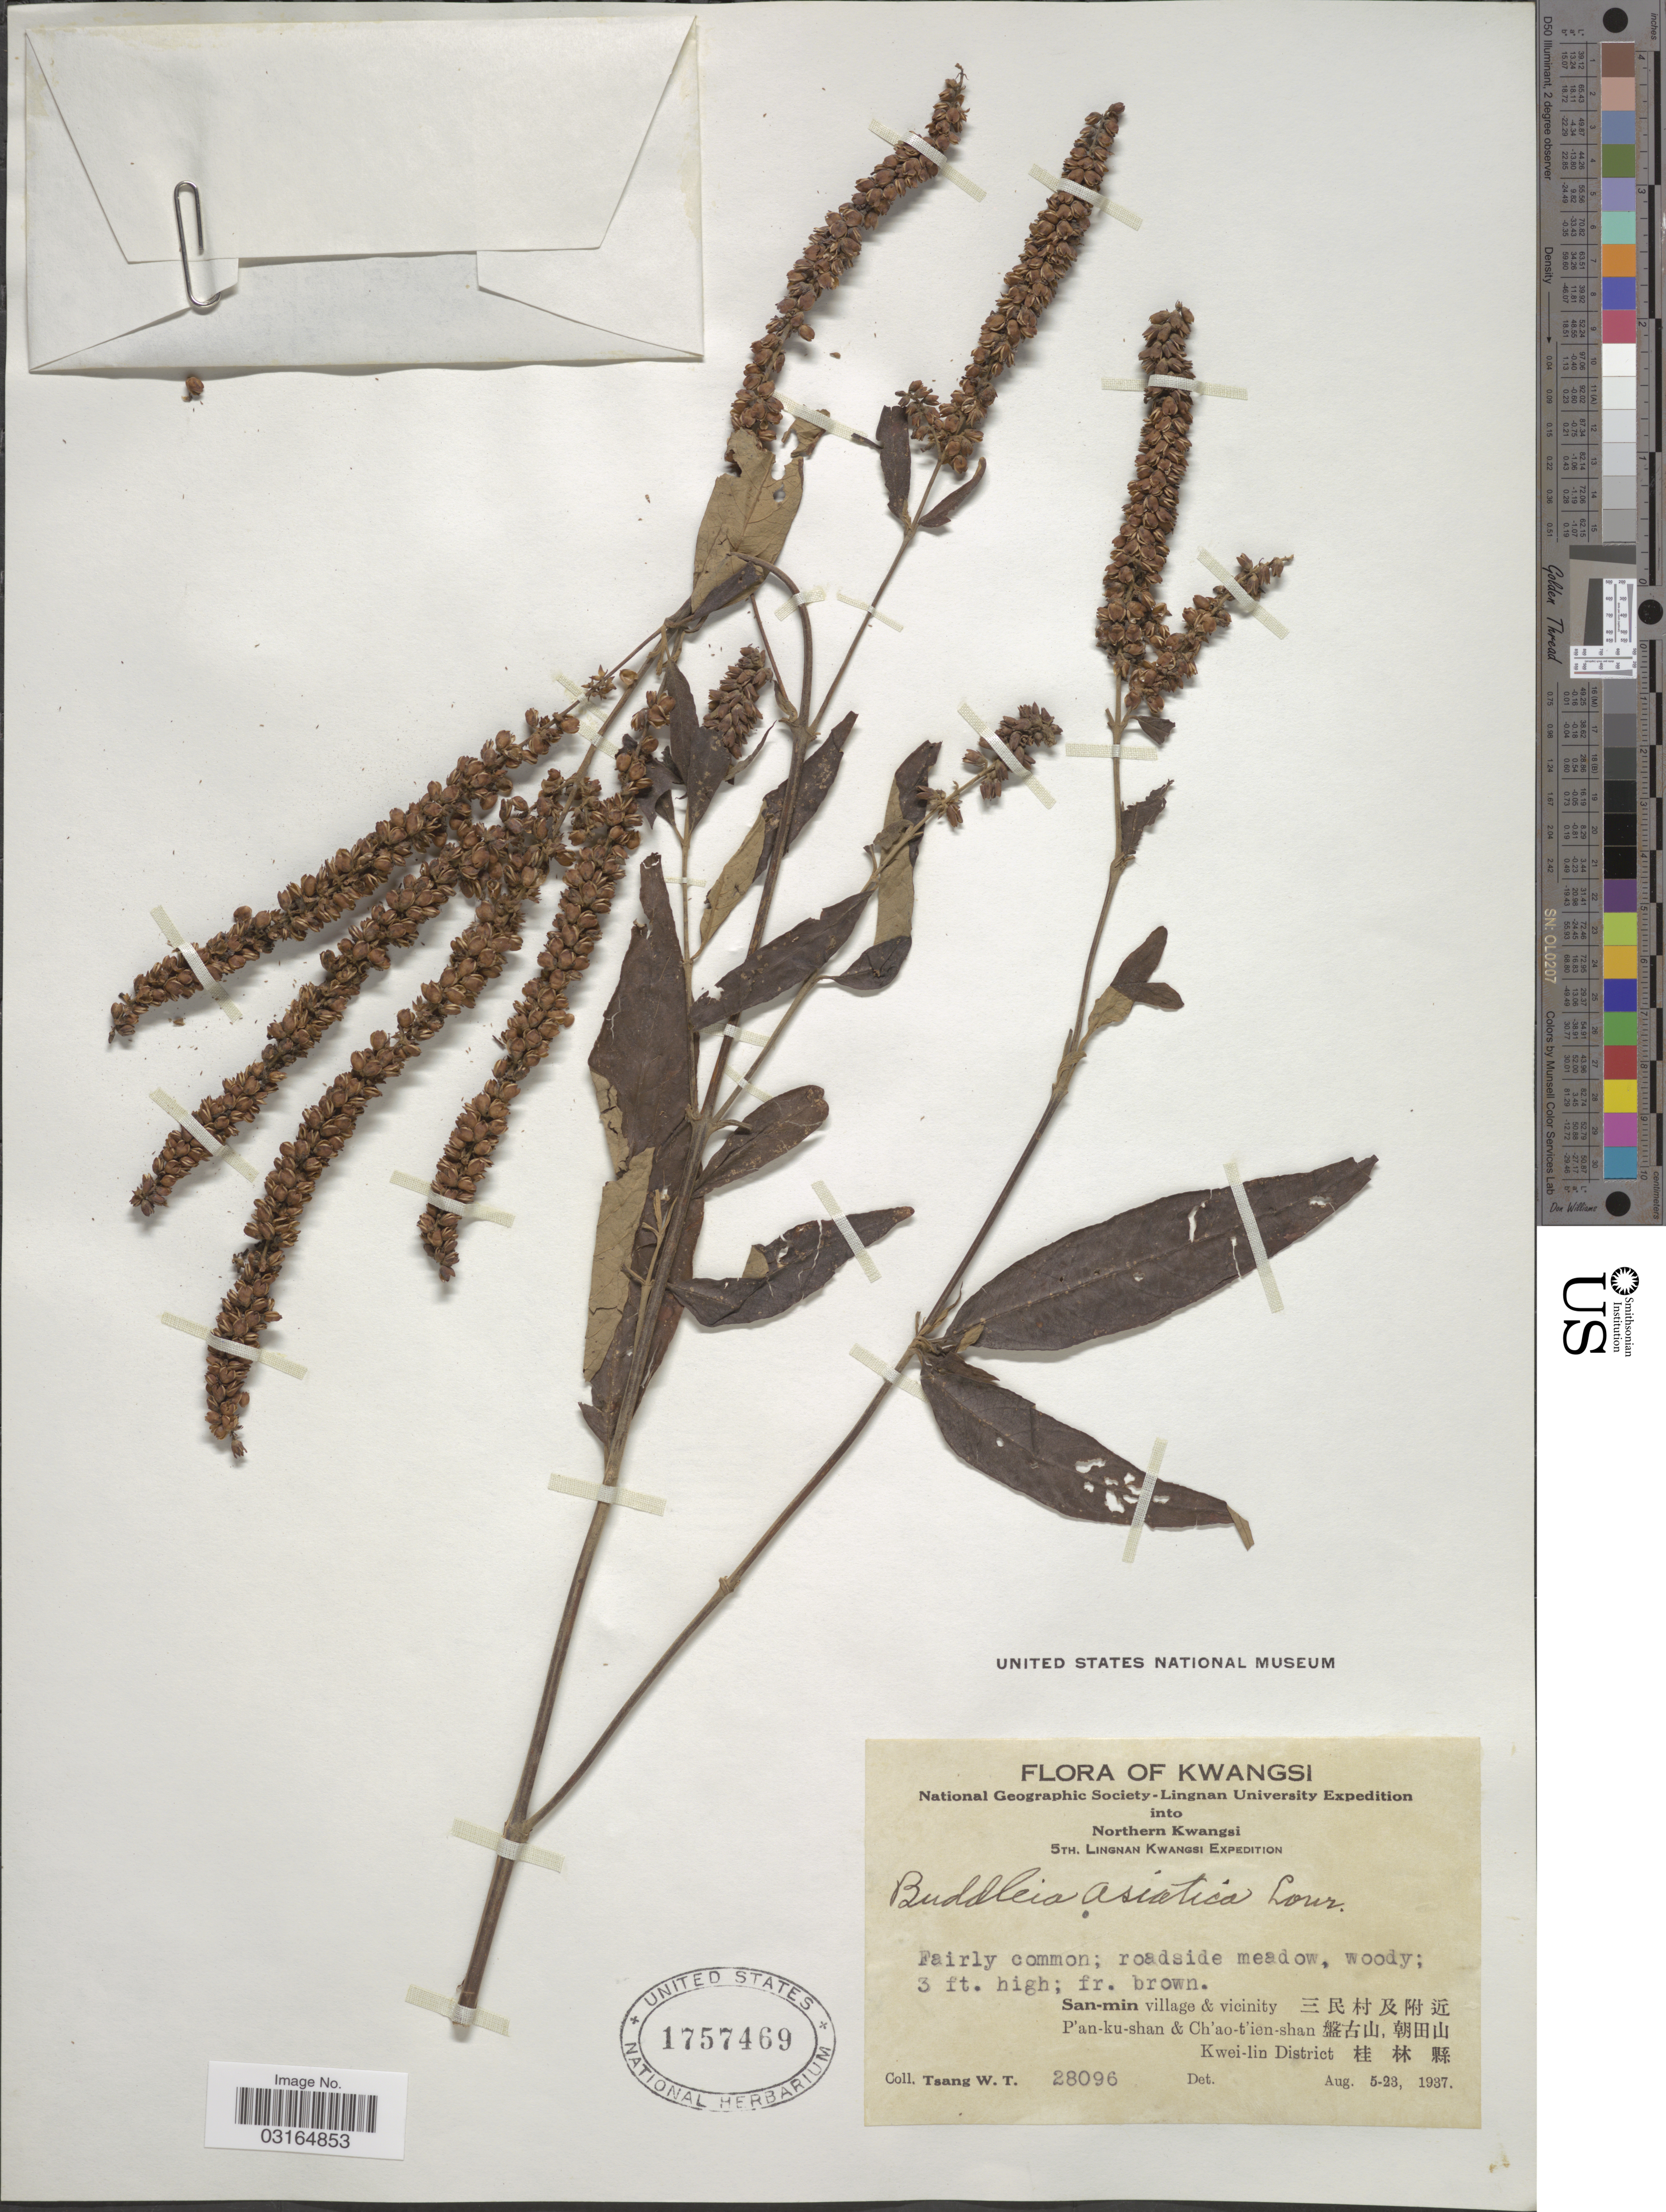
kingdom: Plantae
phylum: Tracheophyta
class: Magnoliopsida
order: Lamiales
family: Scrophulariaceae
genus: Buddleja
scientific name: Buddleja asiatica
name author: Lour.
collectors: W. T. Tsang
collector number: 28096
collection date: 1937-08-05/1937-08-23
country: China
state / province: Guangxi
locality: San-min village & vicinity P'an-ku-shan & Ch'ao-t'ien-shan, Kwei-lin District .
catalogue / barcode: US 1757469